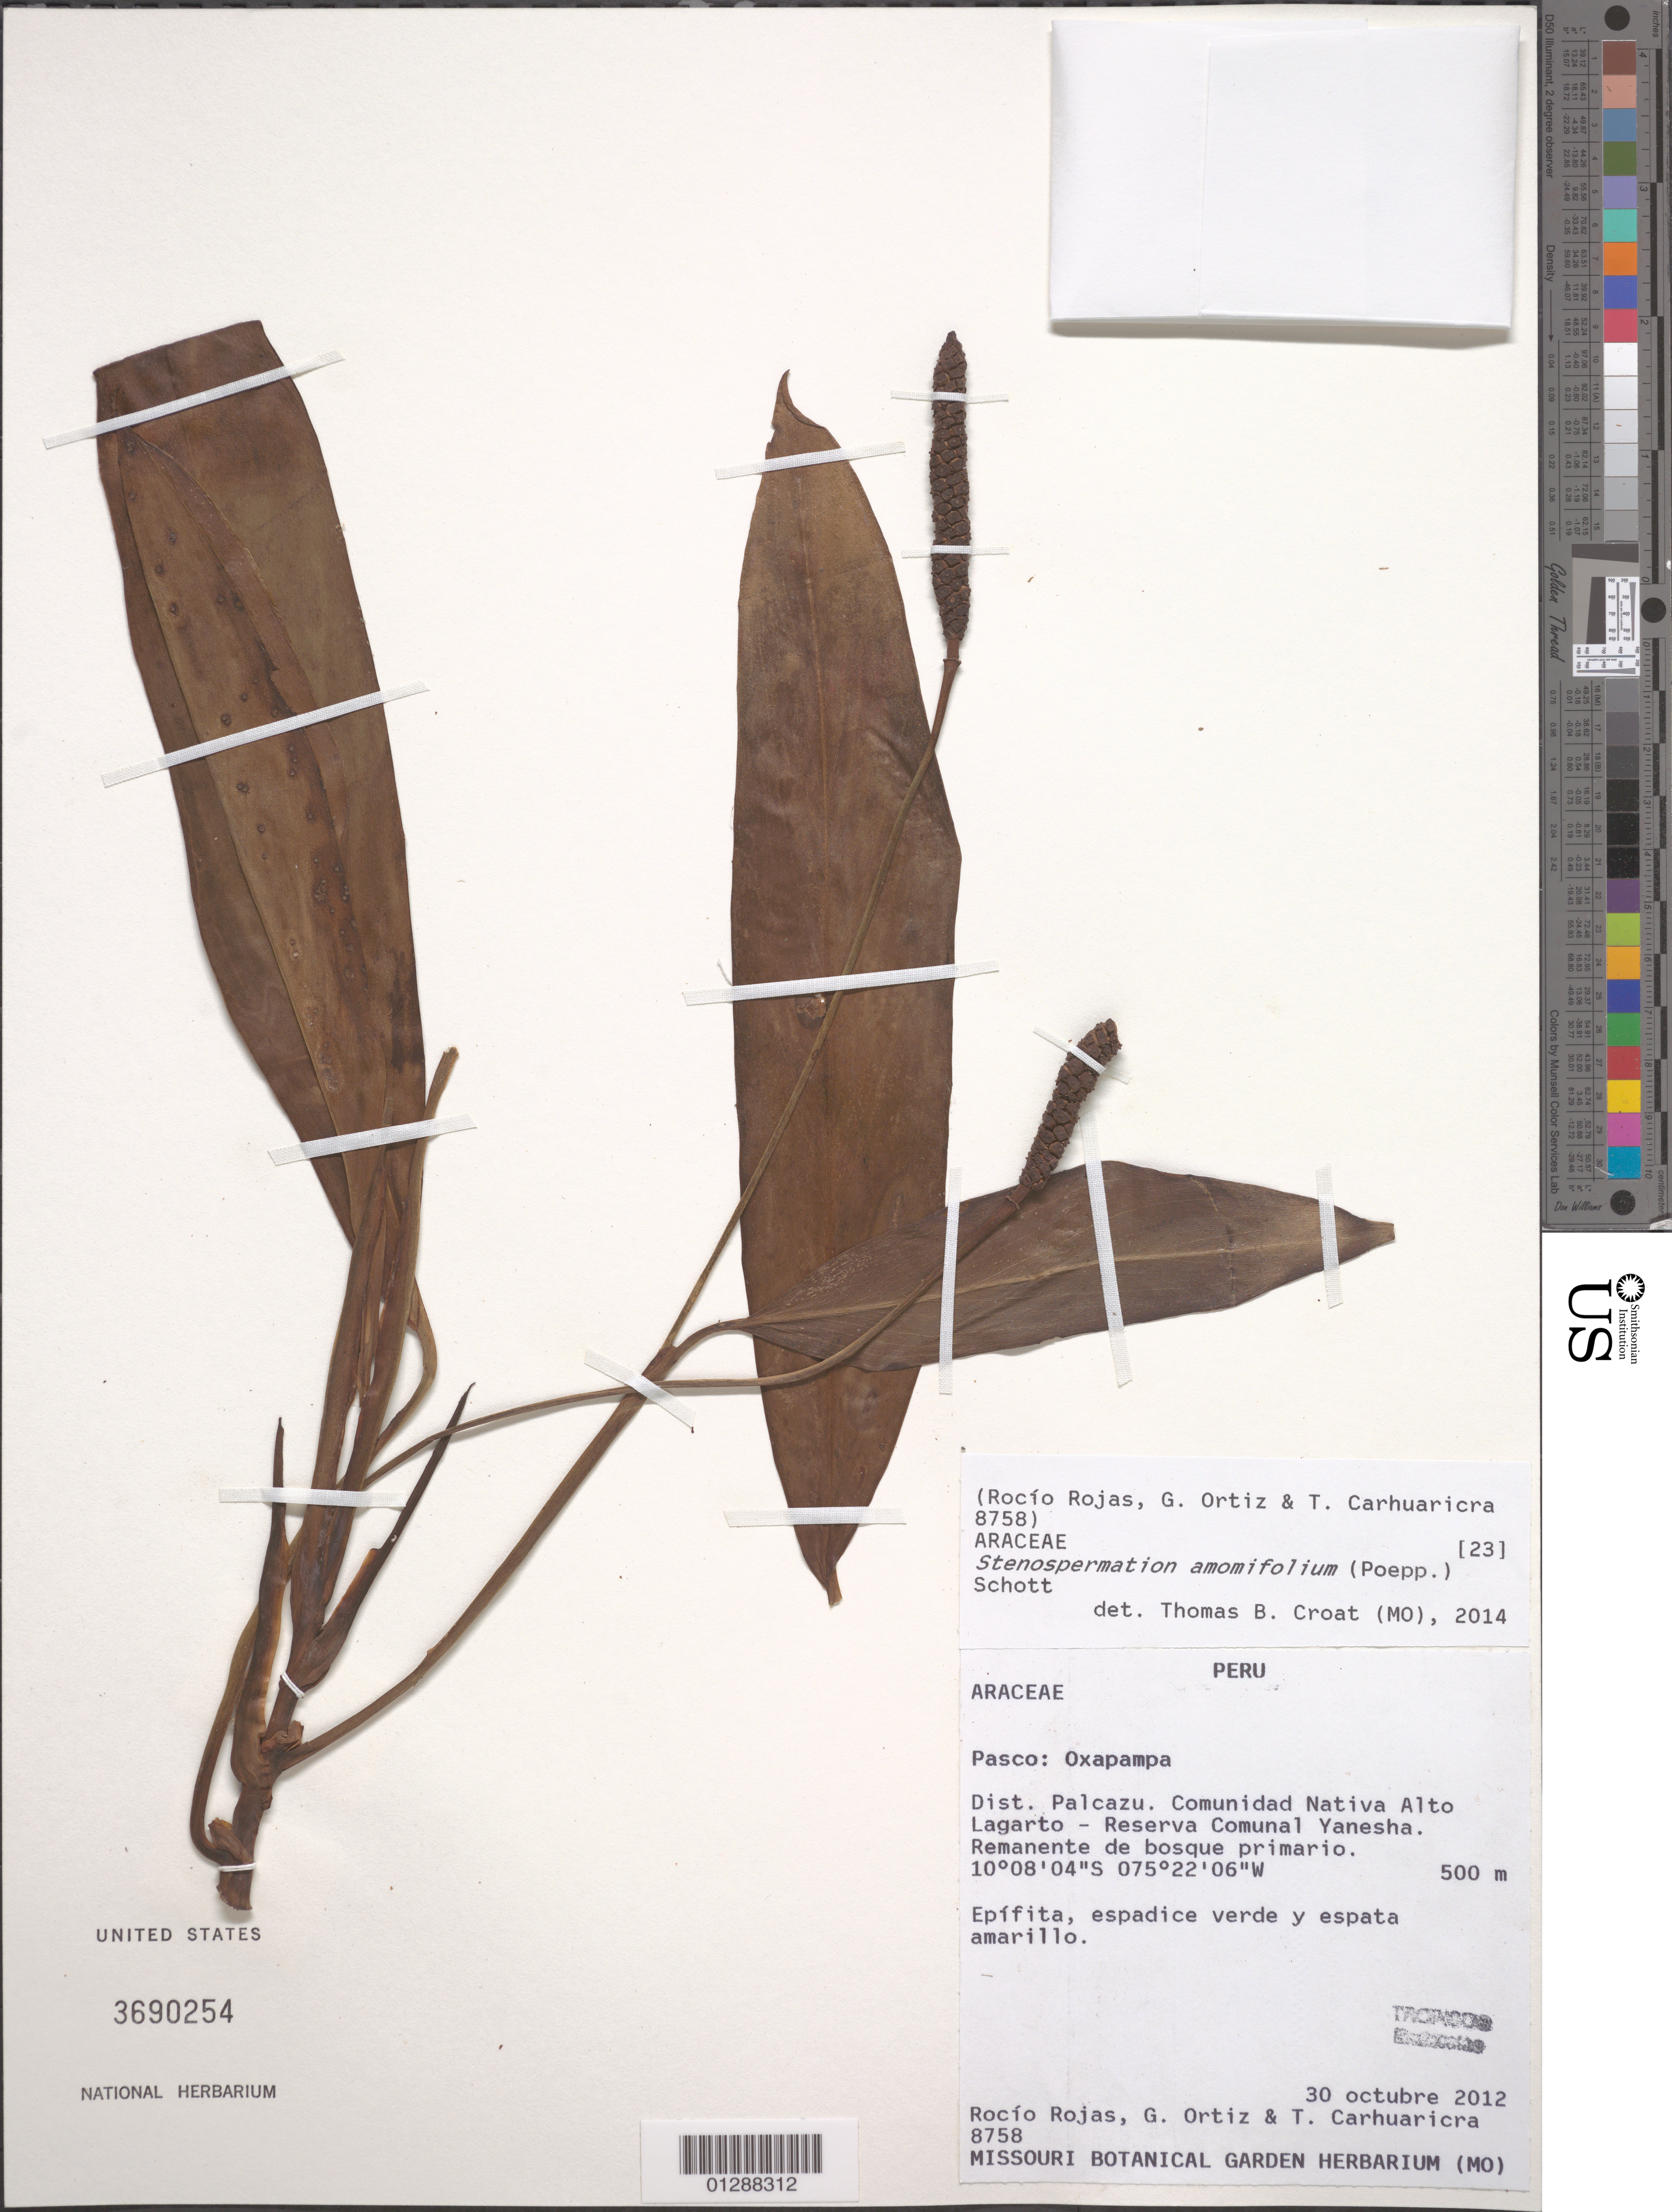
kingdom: Plantae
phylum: Tracheophyta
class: Liliopsida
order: Alismatales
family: Araceae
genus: Stenospermation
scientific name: Stenospermation amomifolium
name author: (Poepp.) Schott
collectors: R. Rojas, G. Ortiz & T. Carhuaricra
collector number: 8758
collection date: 2012-10-30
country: Peru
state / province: Pasco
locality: Oxapampa. Dist. Palcazu. Comunidad Nativa Alto Lagarto - Reserva Comunal Yanesha.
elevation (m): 500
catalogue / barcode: US 3690254